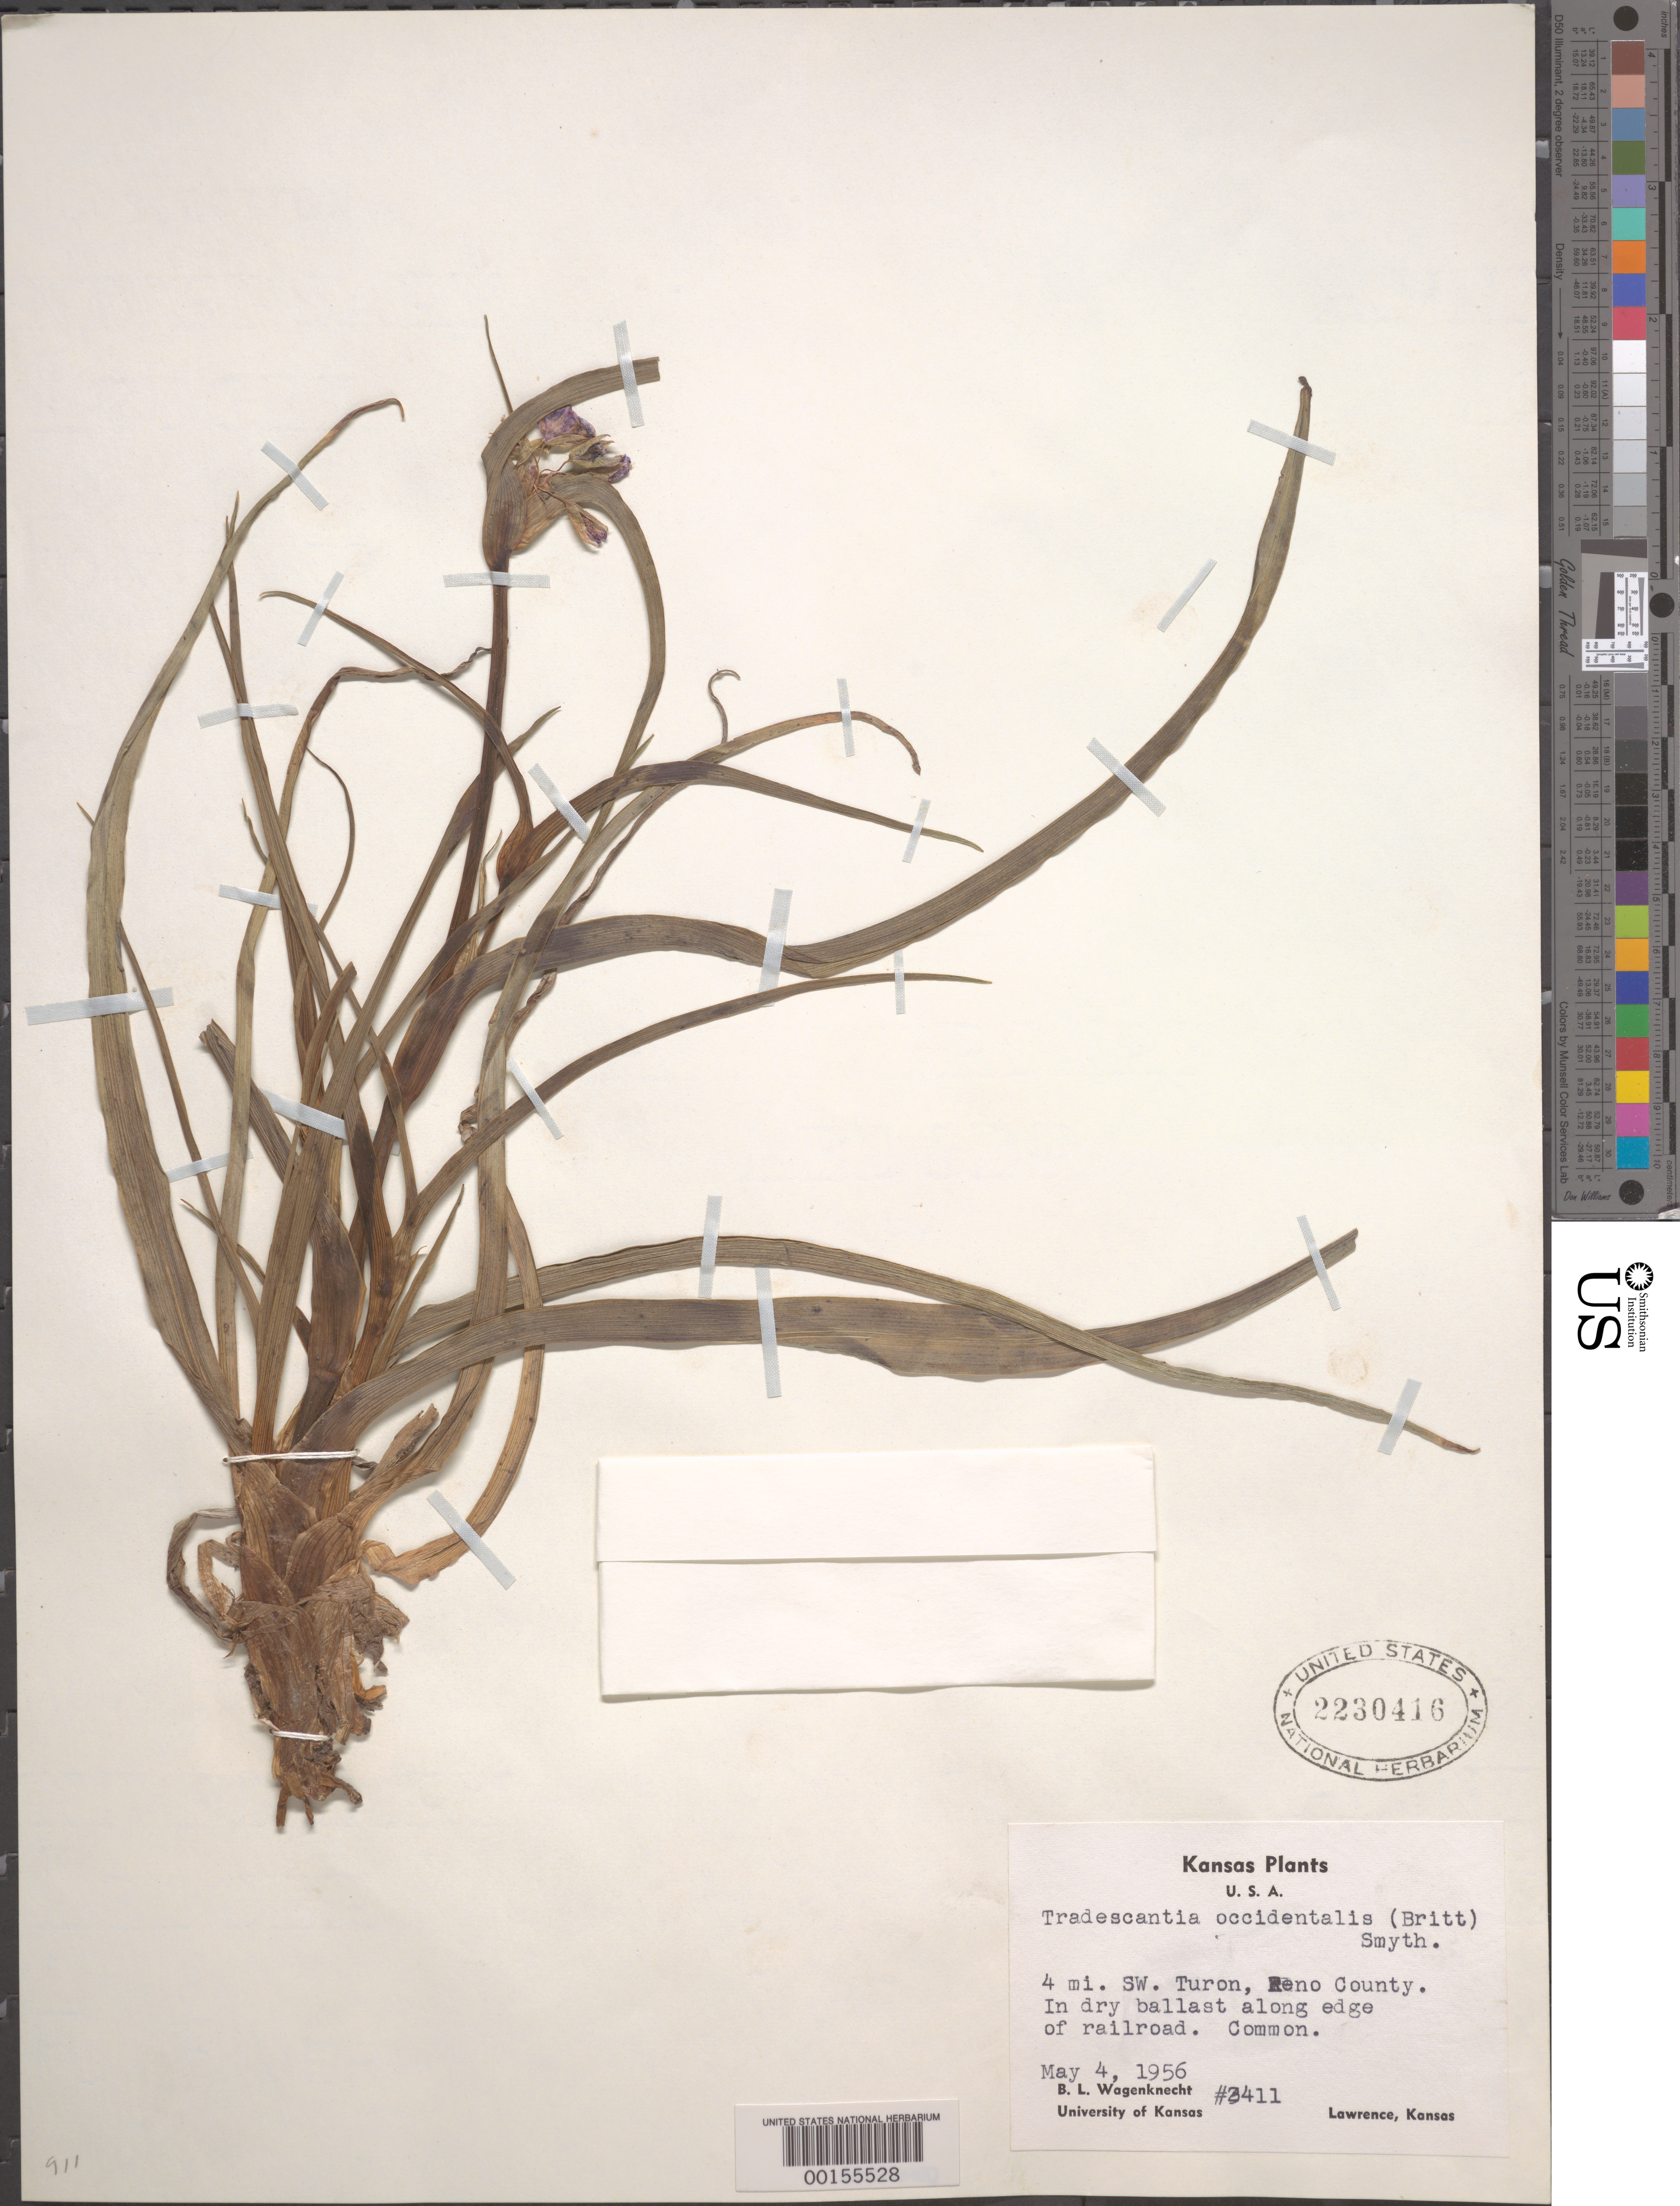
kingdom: Plantae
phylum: Tracheophyta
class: Liliopsida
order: Commelinales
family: Commelinaceae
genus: Tradescantia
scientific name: Tradescantia occidentalis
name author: (Britton) Smyth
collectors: B. Wagenknecht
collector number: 3411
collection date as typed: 04 May 1956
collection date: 1956-05-04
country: United States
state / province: Kansas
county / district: Reno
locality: Sw of turon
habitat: In dry ballast of railroad edge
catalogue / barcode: US 2230416